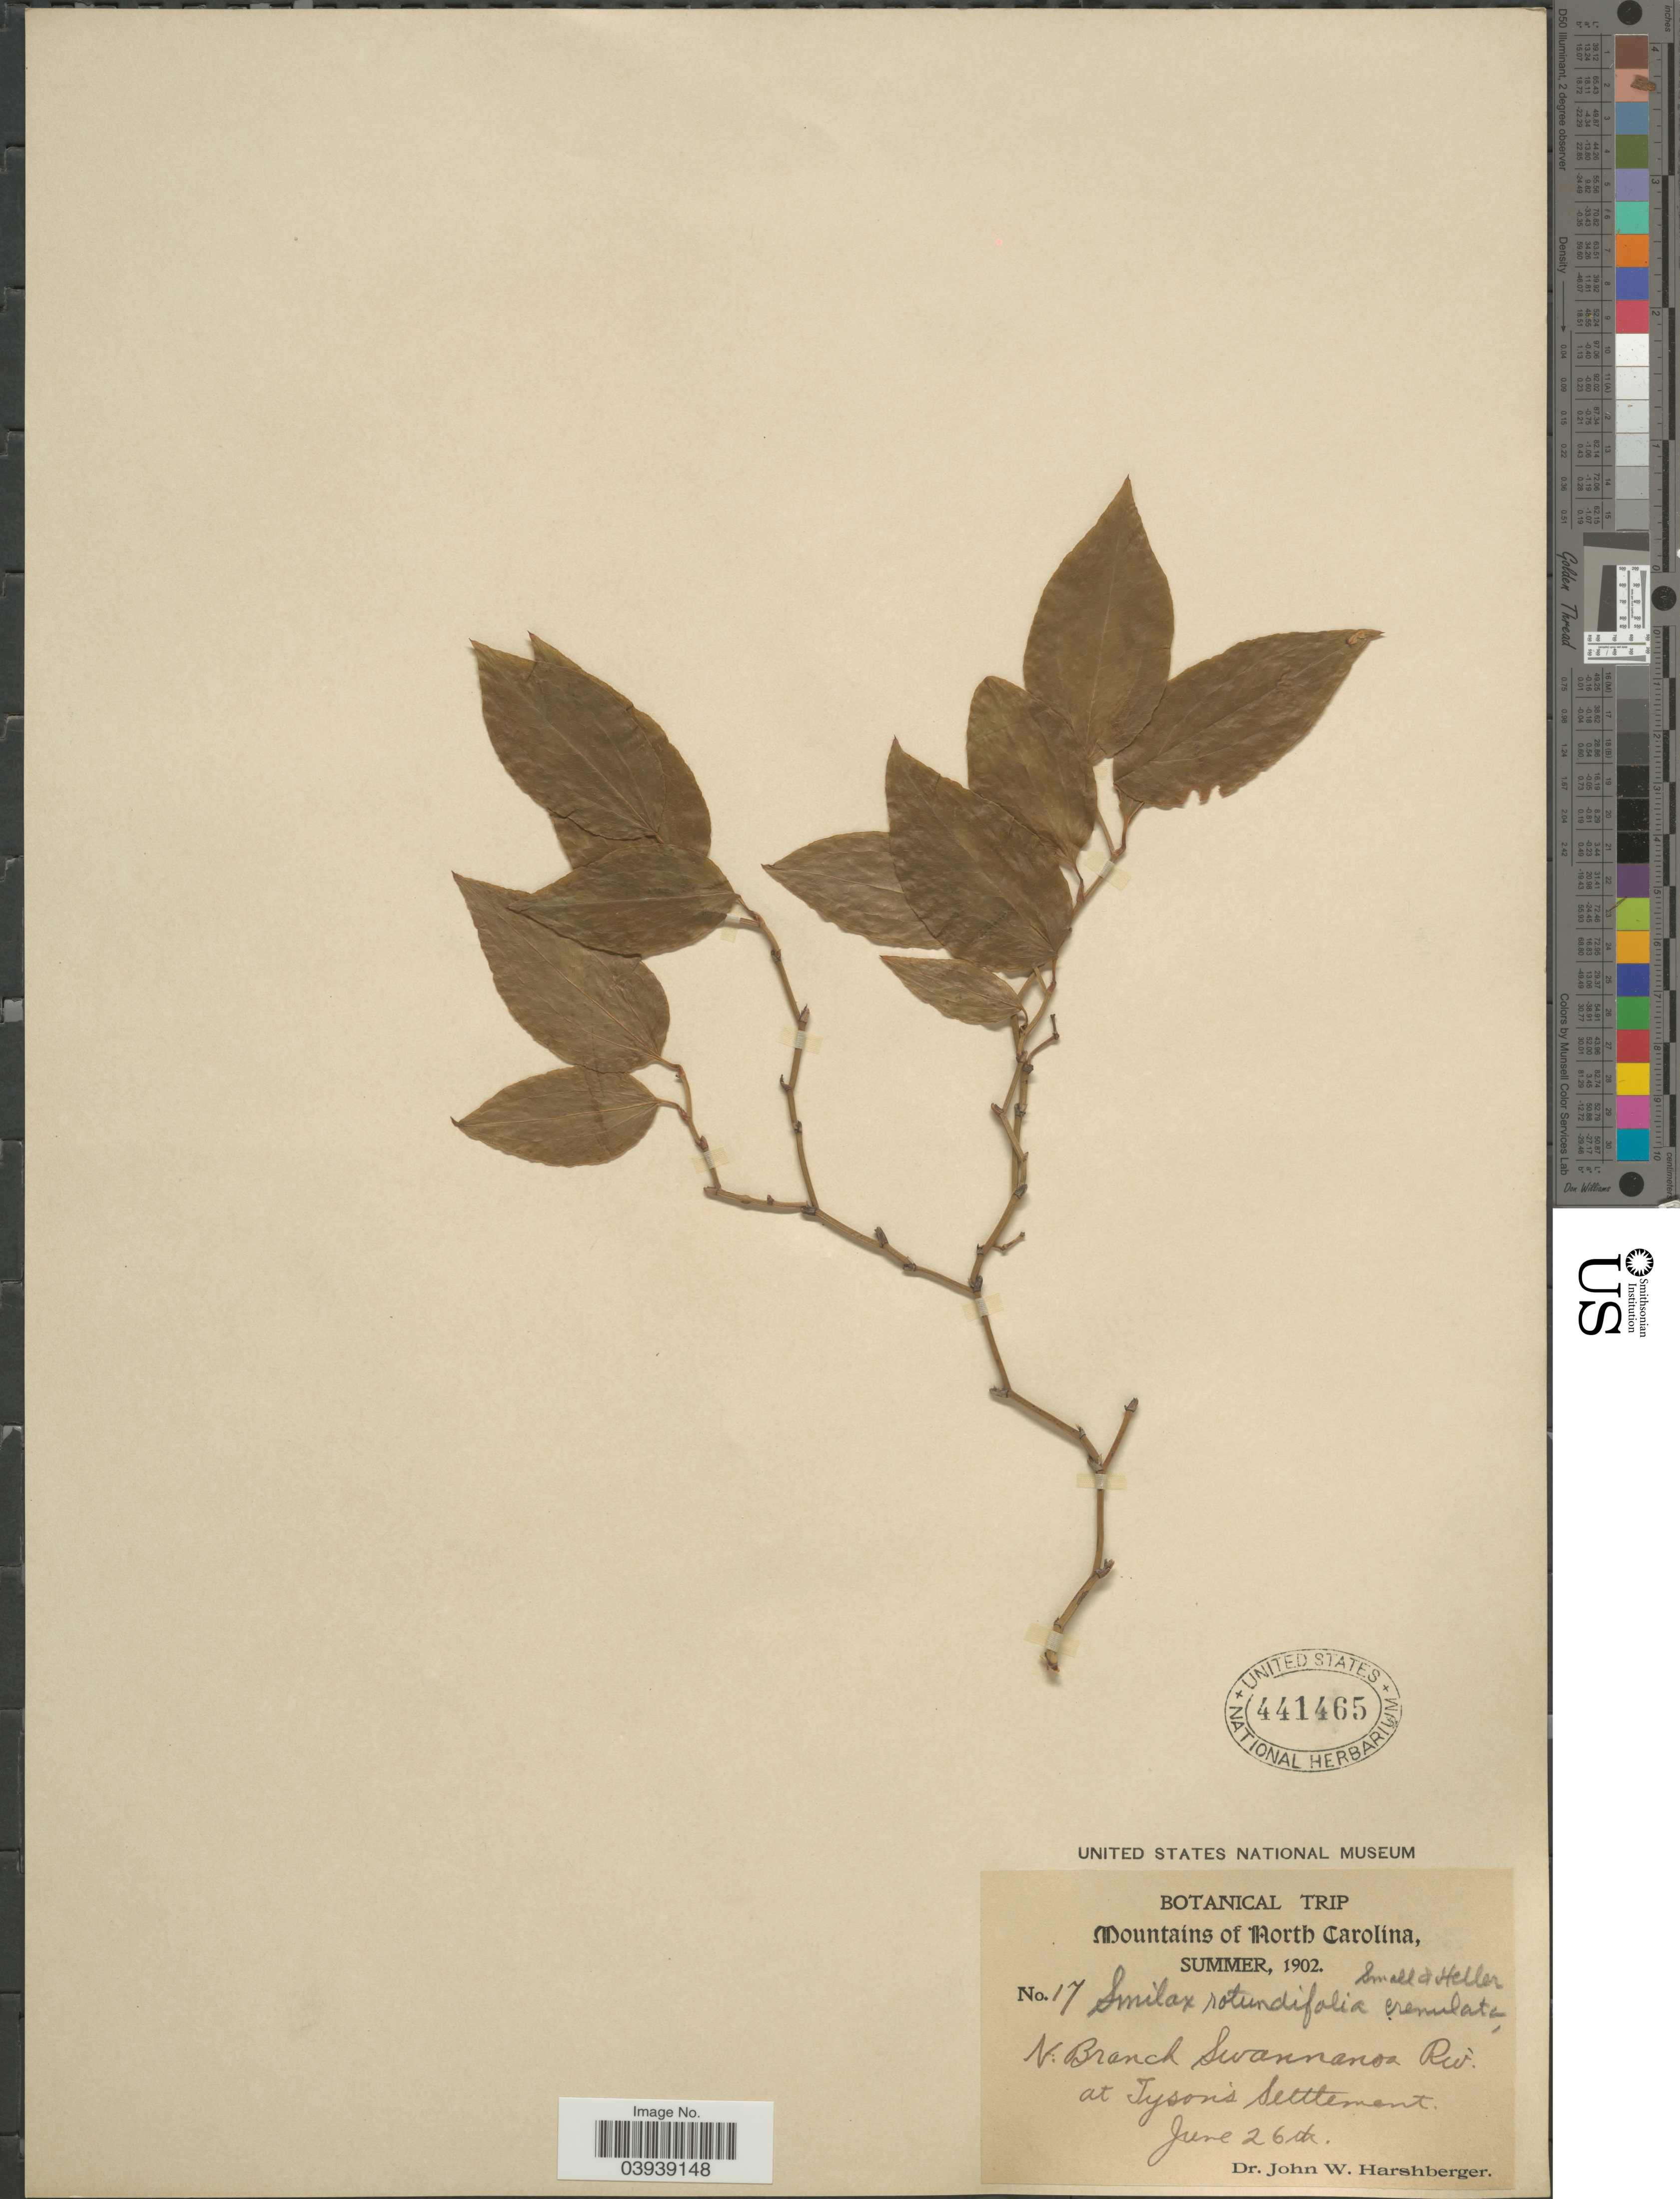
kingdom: Plantae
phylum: Tracheophyta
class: Liliopsida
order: Liliales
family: Smilacaceae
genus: Smilax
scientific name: Smilax rotundifolia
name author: L.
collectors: J. W. Harshberger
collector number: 17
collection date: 1902-06-26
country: United States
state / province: North Carolina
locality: Mountains of North Carolina. N. Branch Swannanoa Riv. at Tyson's Settlement.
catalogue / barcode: US 441465